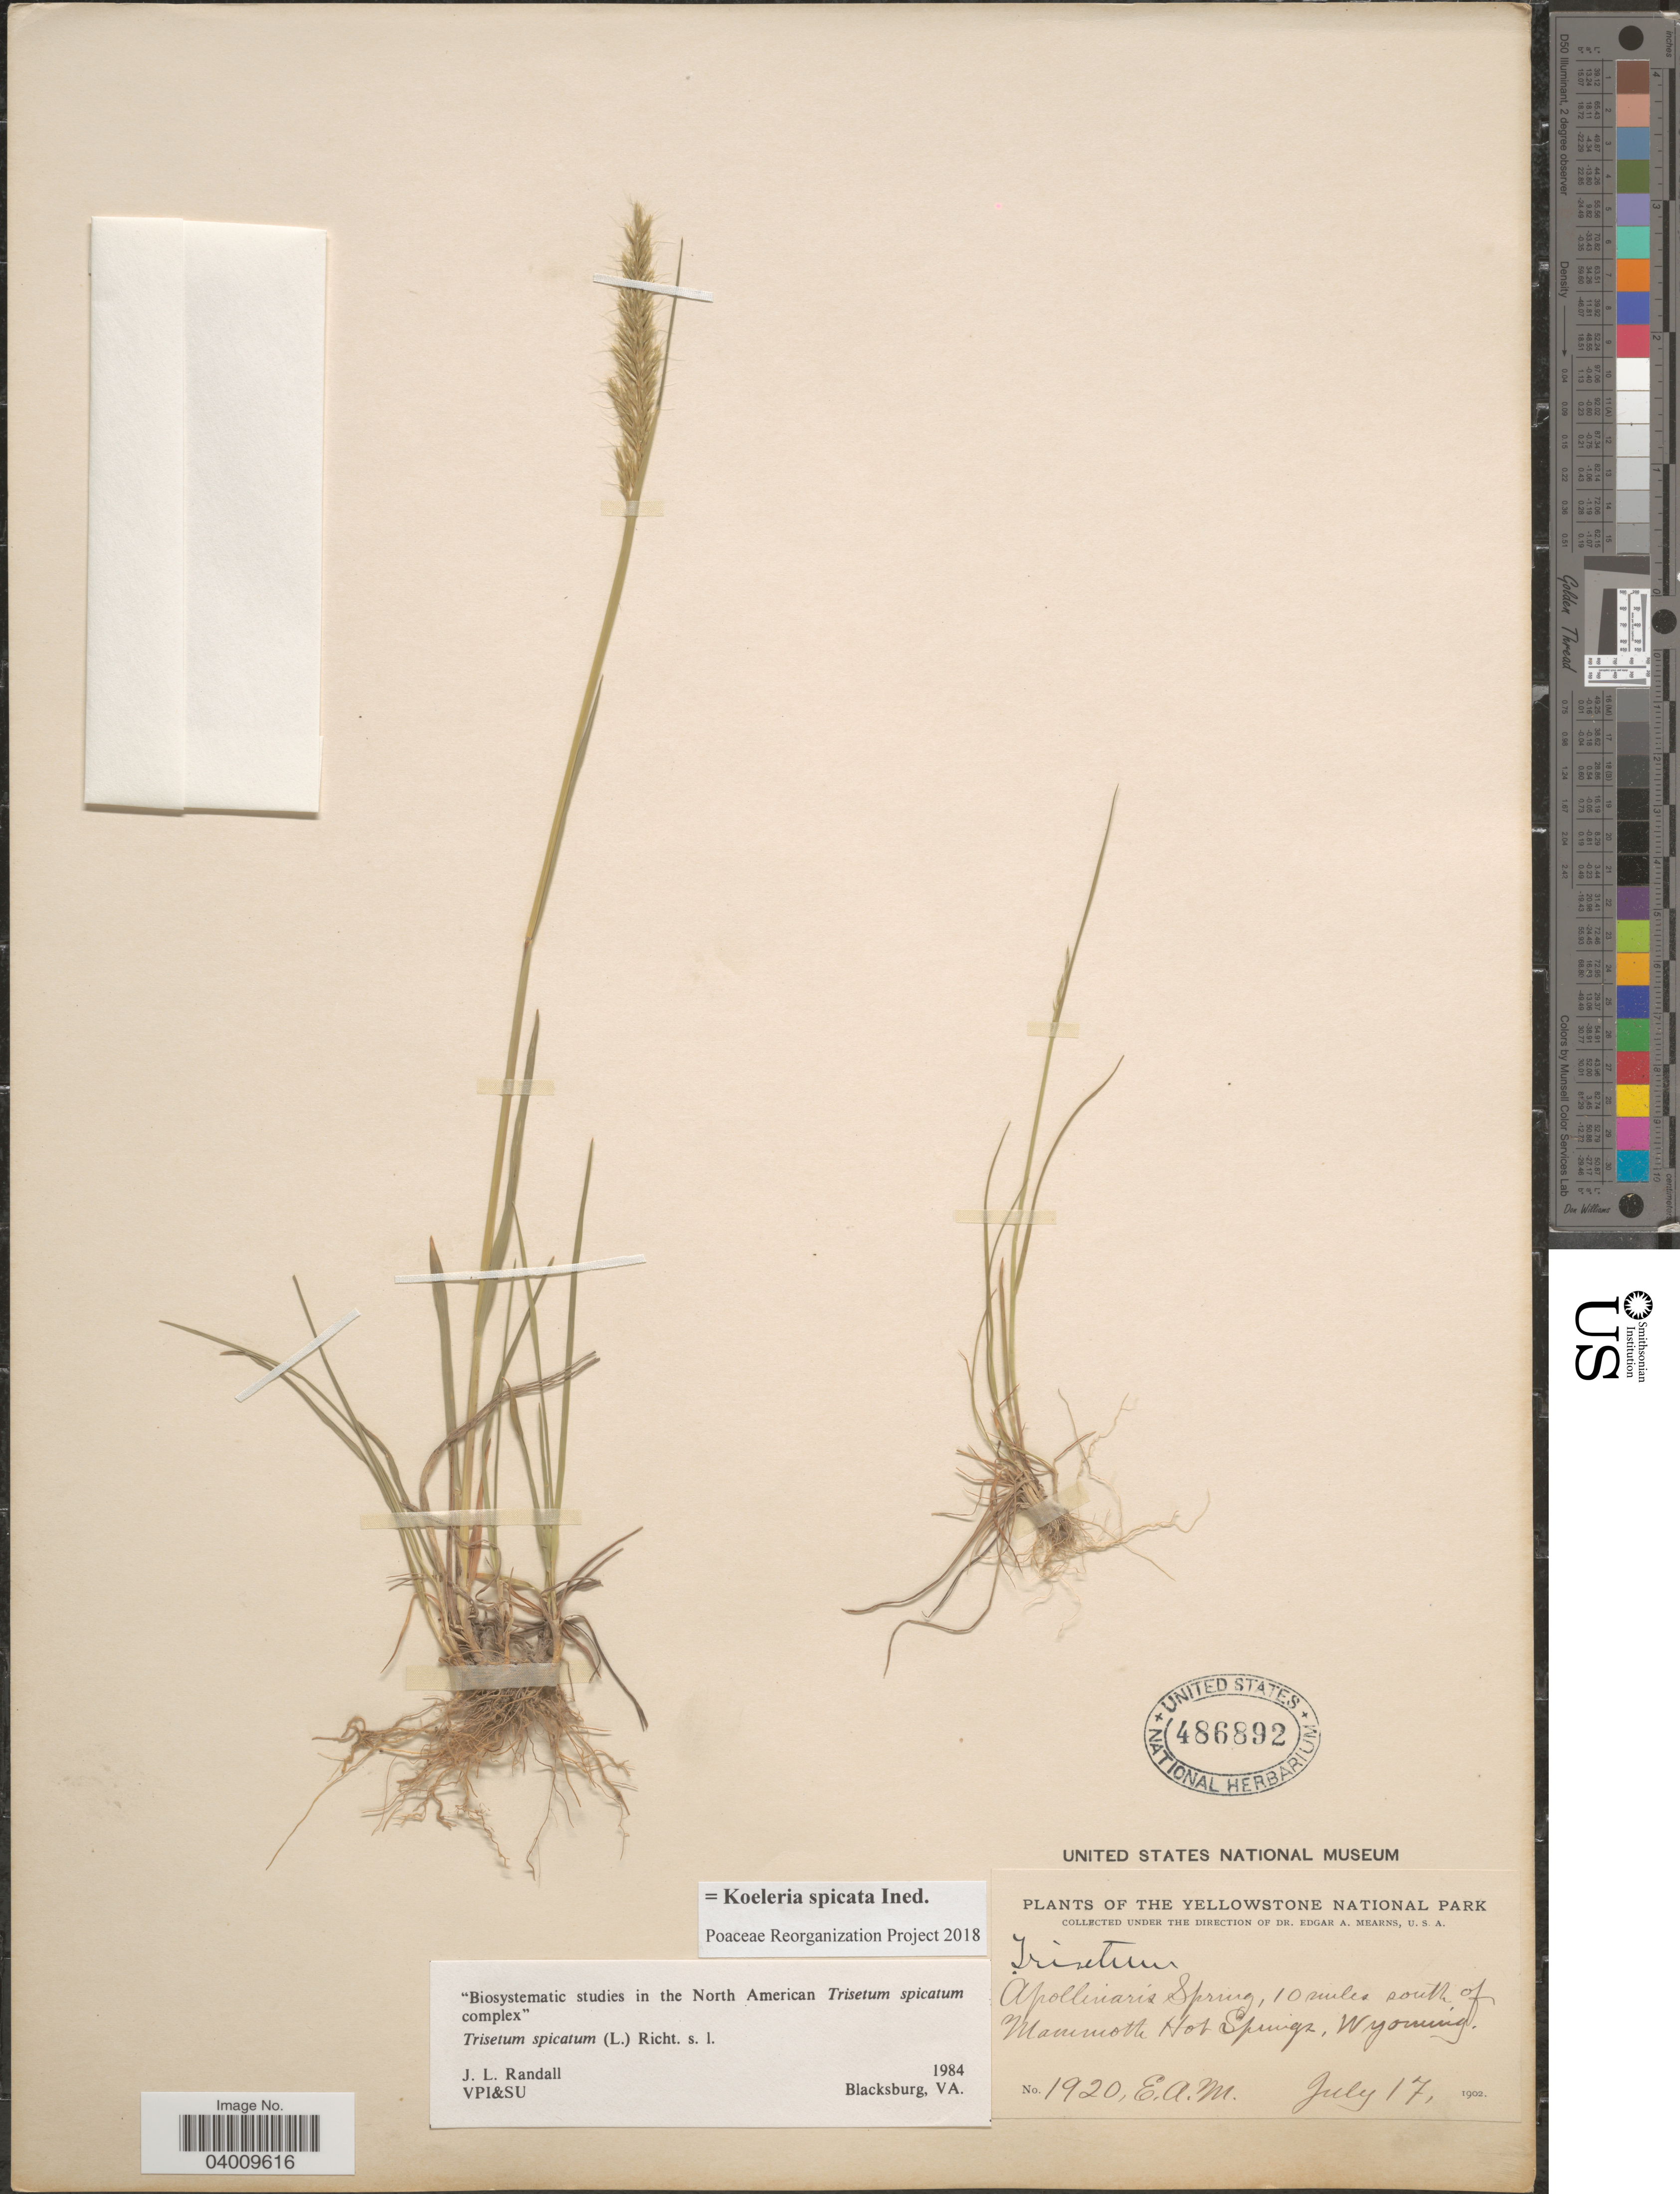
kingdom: Plantae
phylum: Tracheophyta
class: Liliopsida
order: Poales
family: Poaceae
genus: Koeleria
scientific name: Koeleria spicata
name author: (L.) Barberá et al.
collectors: E. A. Mearns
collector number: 1920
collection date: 1902-07-17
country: United States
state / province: Wyoming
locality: Yellowstone National Park. Apollnaris Spring, 10 miles south of Mammoth Hot Springs.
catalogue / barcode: US 486892